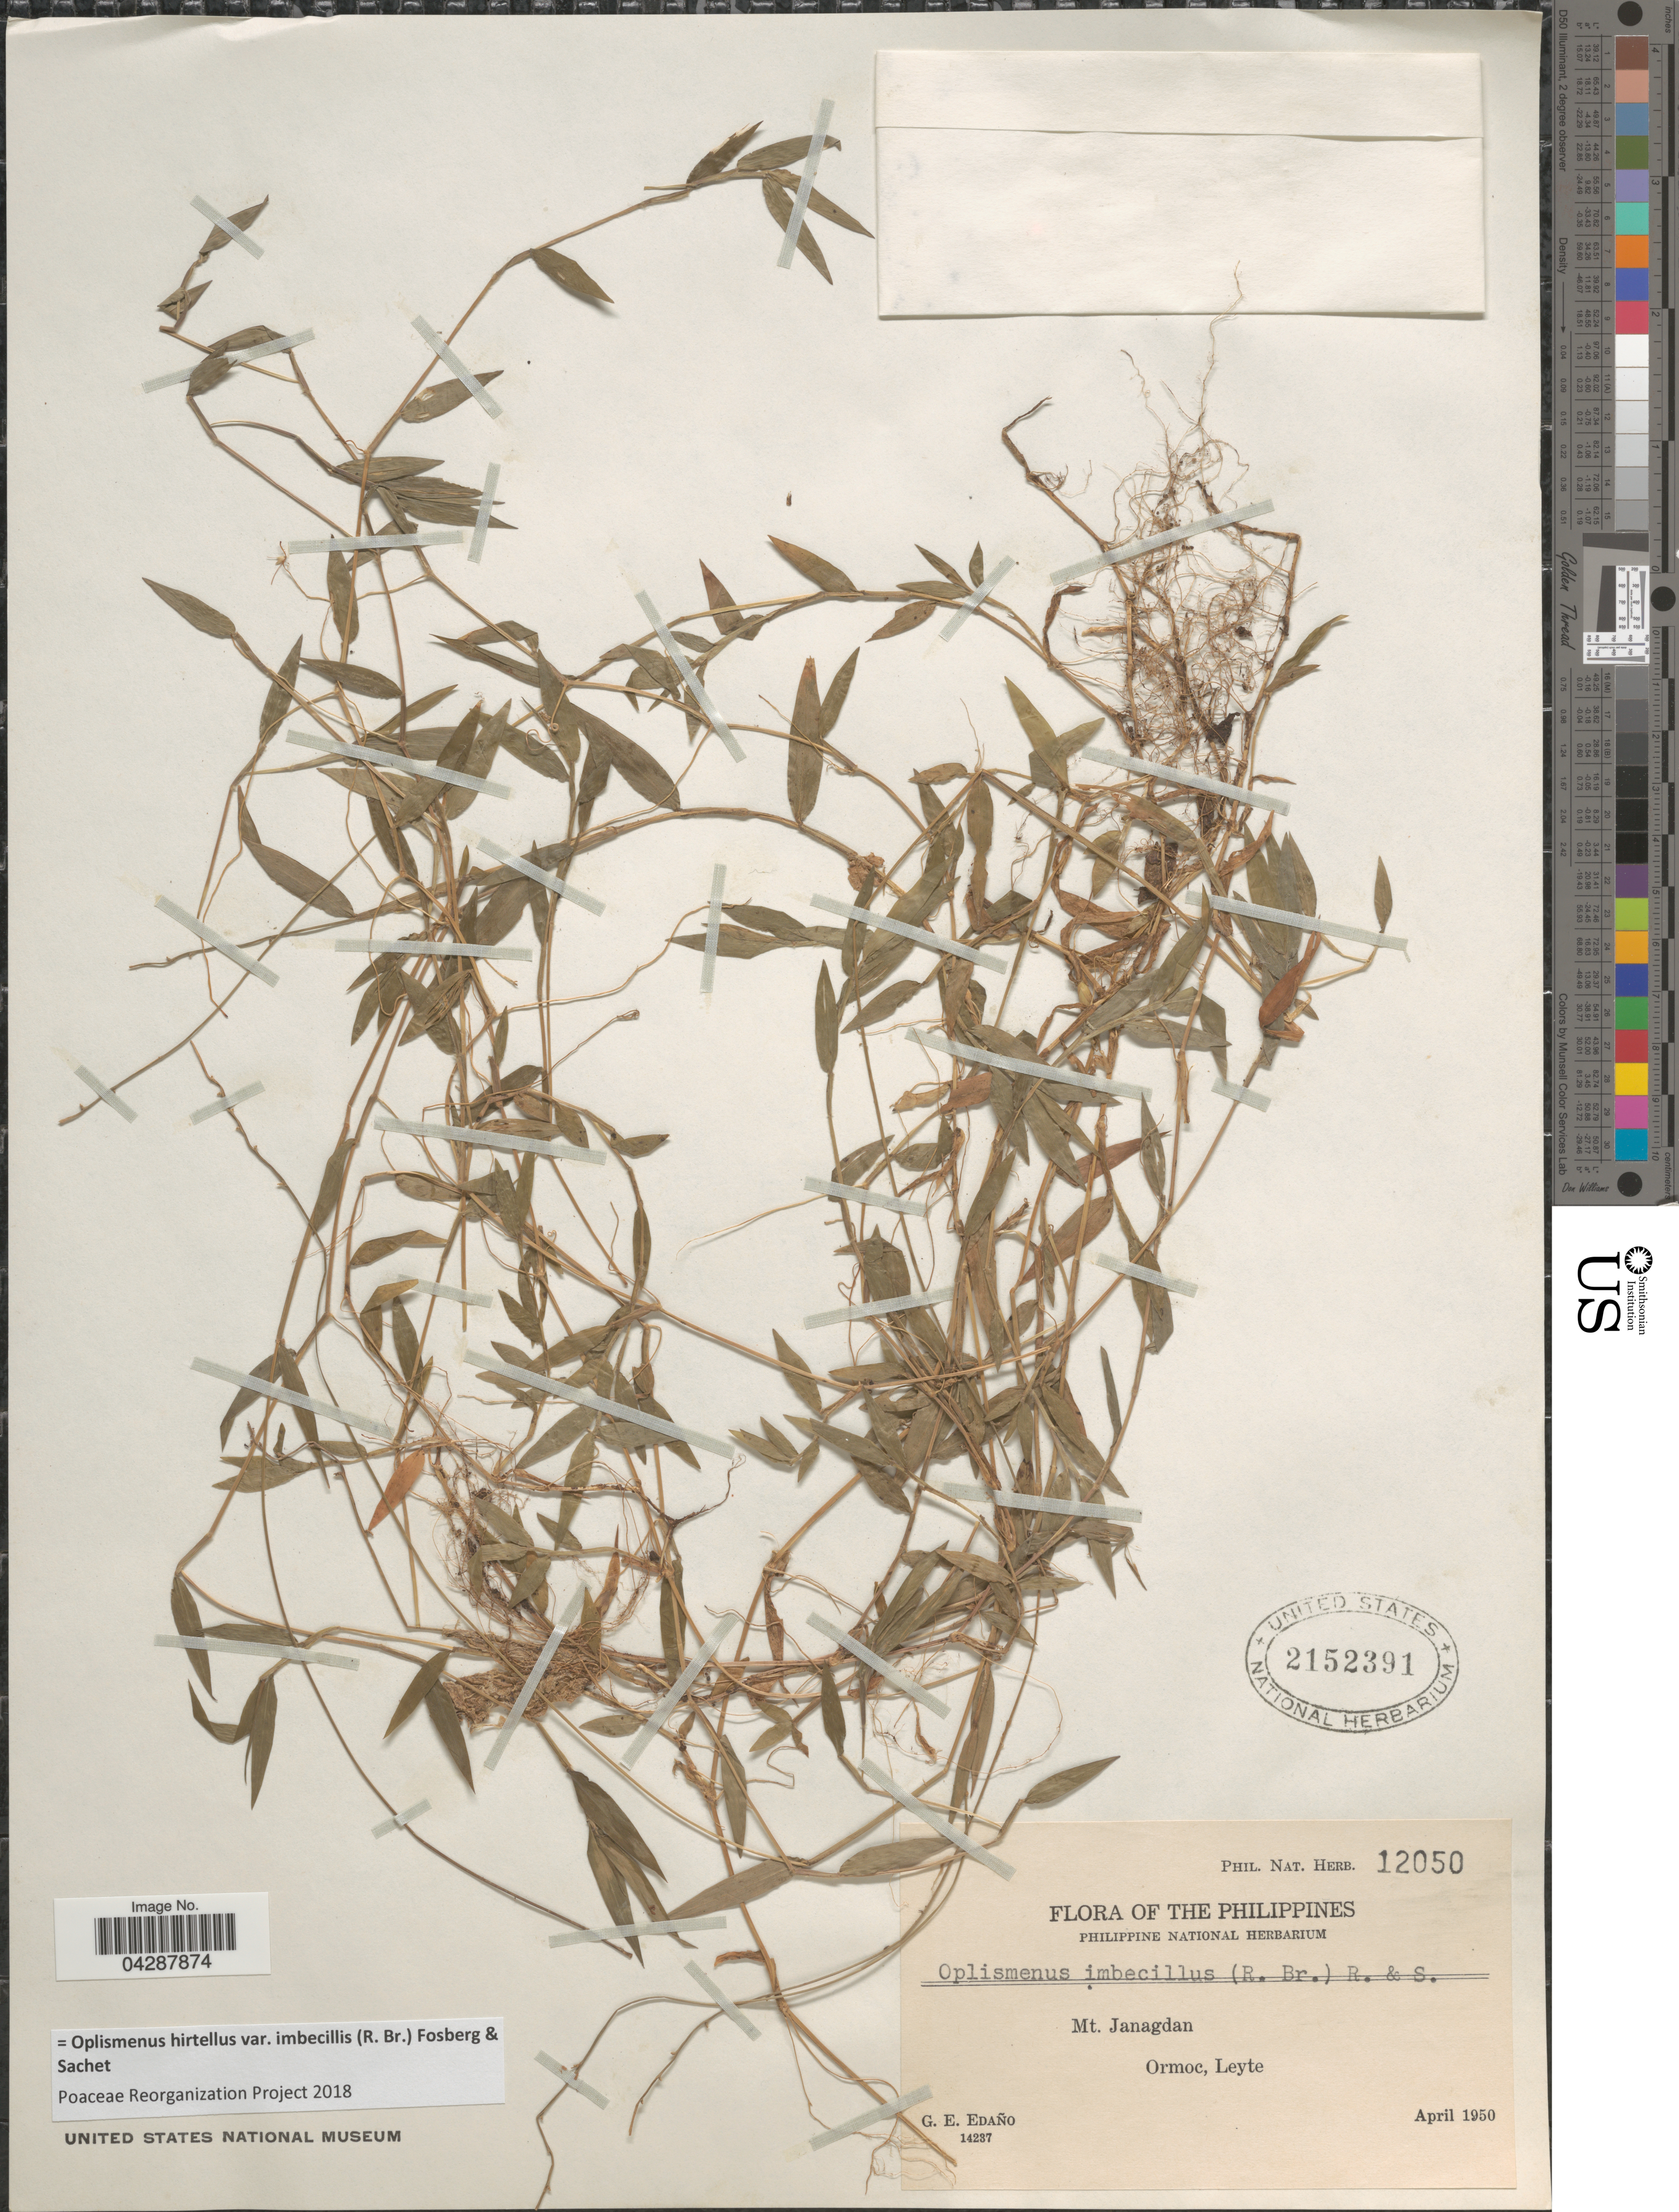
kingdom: Plantae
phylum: Tracheophyta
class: Liliopsida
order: Poales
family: Poaceae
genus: Oplismenus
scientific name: Oplismenus hirtellus var. imbecillis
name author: (R. Br.) Fosberg & Sachet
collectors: G. E. Edaño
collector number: Phil. Nat. Herb. 12050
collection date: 1950-04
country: Philippines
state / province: Eastern Visayas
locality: Mt. Janagdan. Ormoc, Leyte.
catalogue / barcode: US 2152391